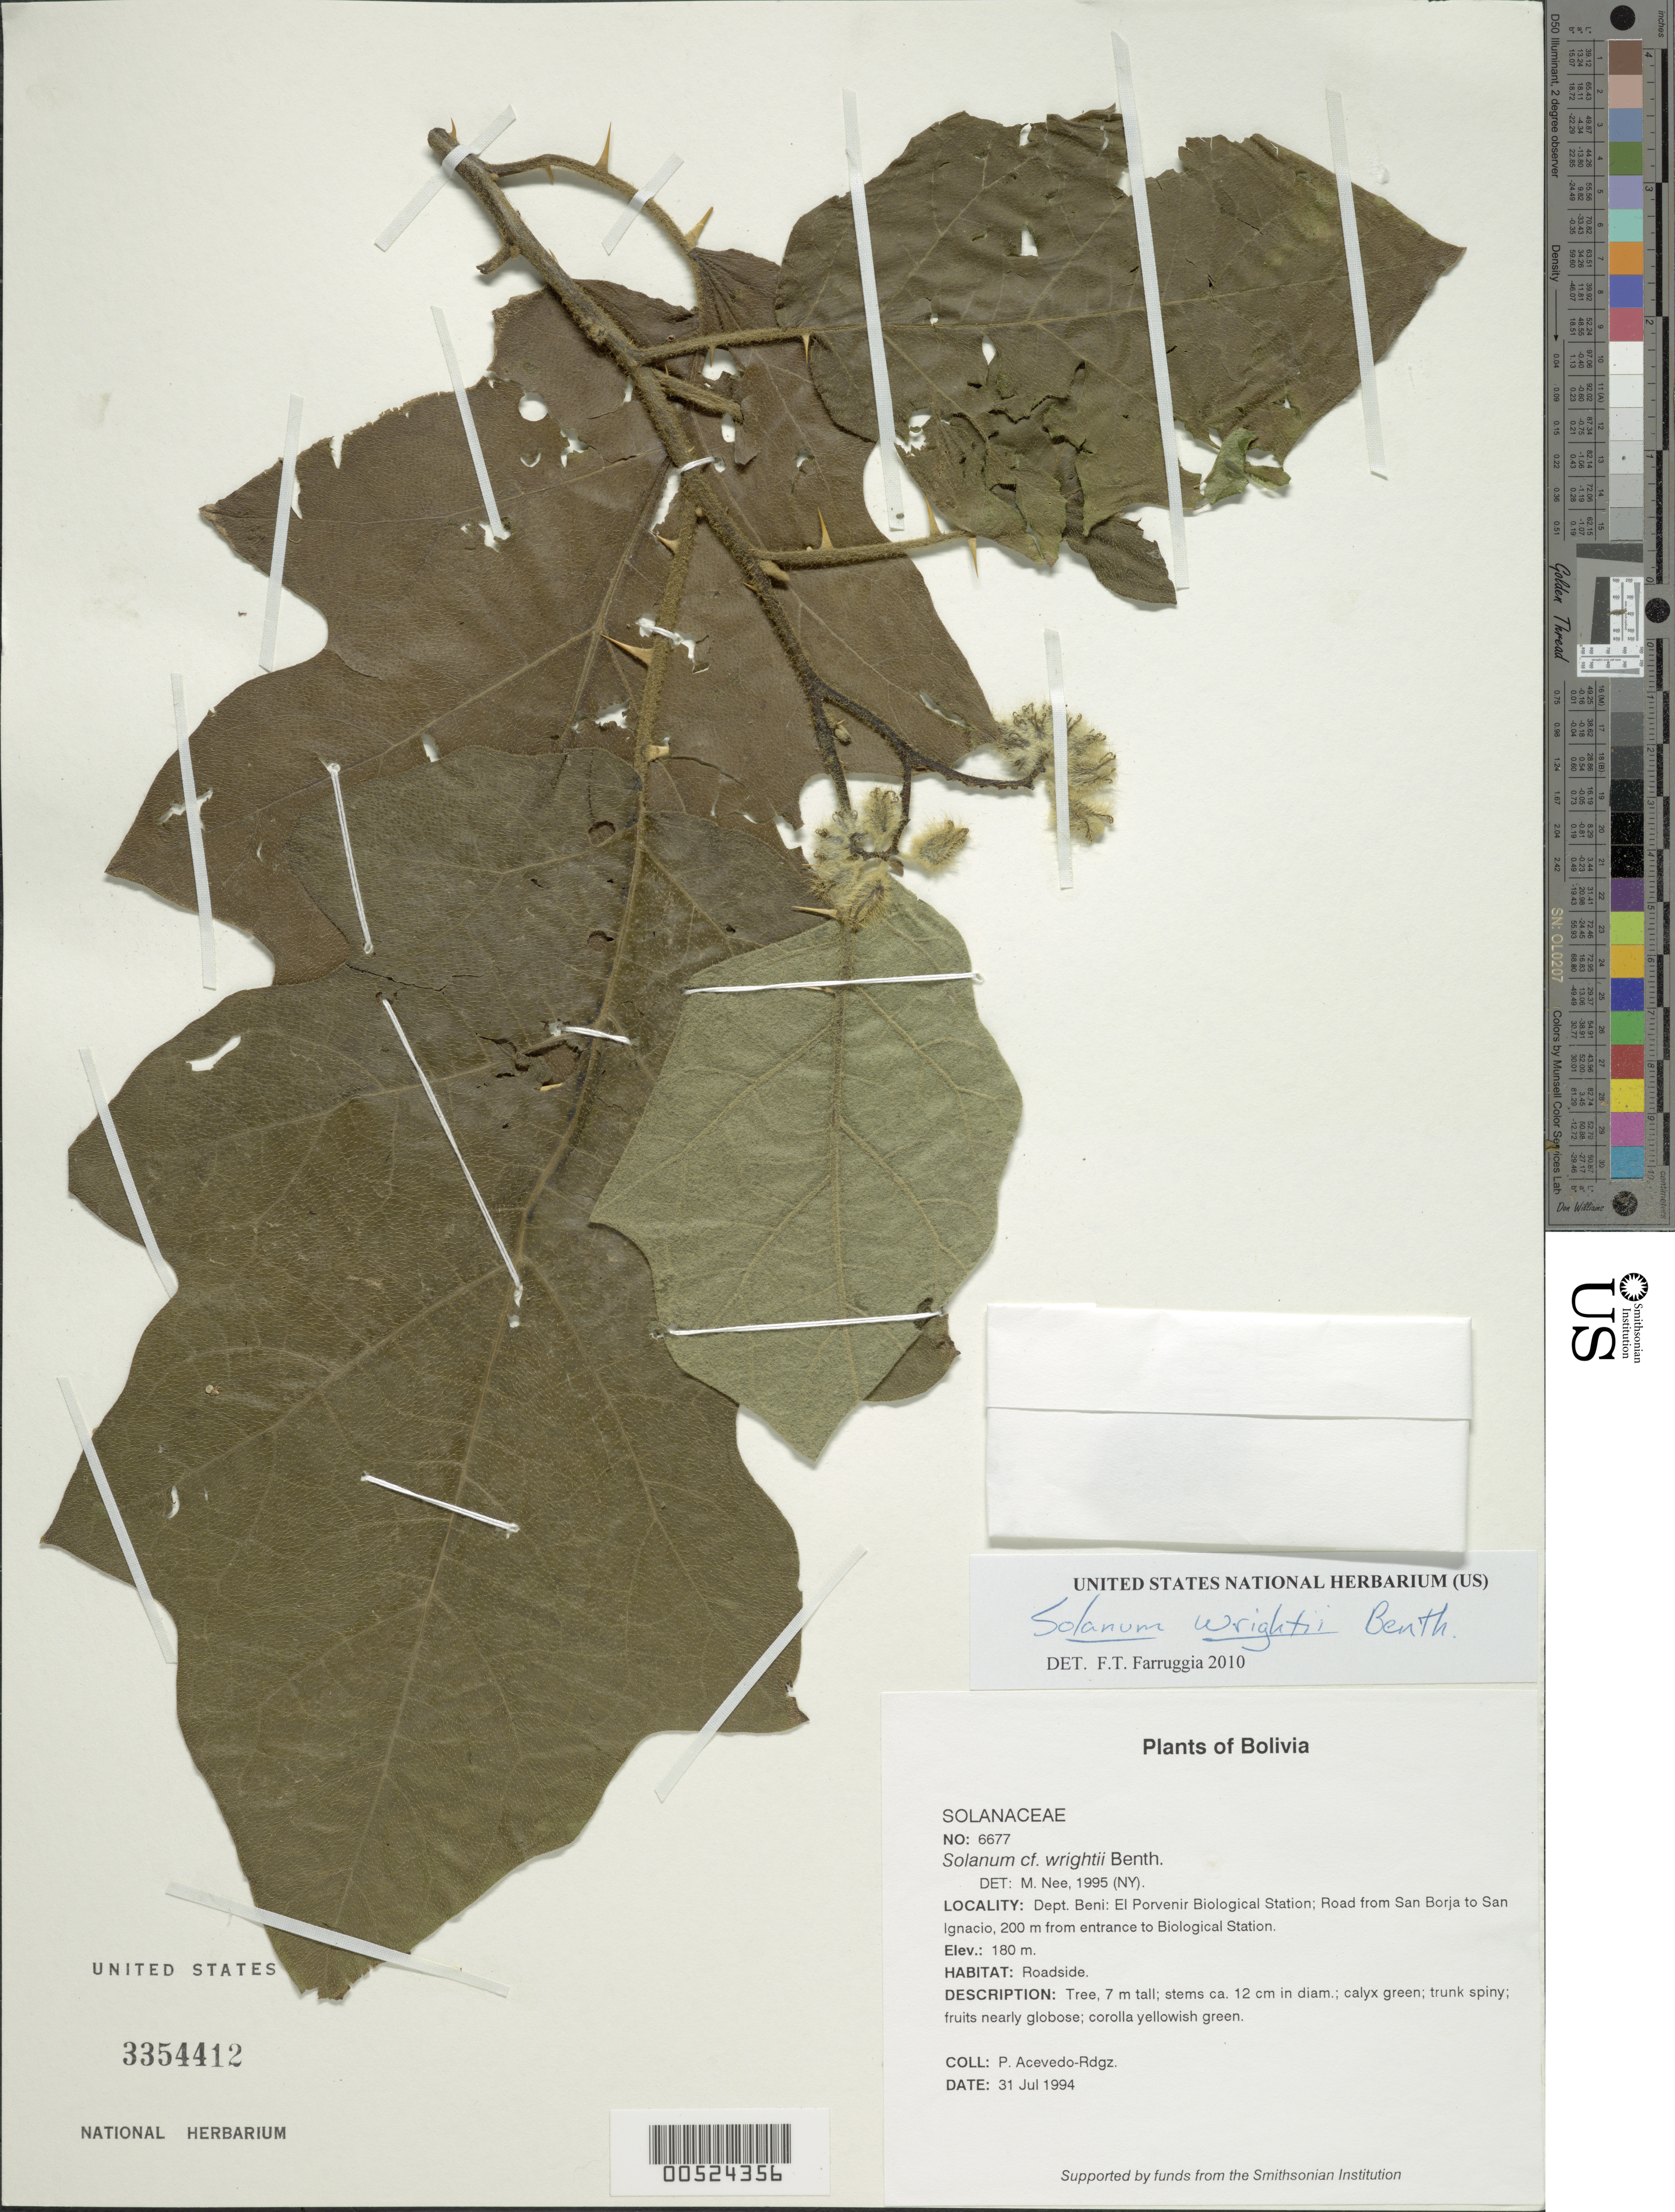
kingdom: Plantae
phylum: Tracheophyta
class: Magnoliopsida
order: Solanales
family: Solanaceae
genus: Solanum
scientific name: Solanum wrightii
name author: Benth.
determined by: Nee, Michael H.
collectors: P. Acevedo-Rodr.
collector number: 6677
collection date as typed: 31 Jul 1994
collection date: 1994-07-31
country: Bolivia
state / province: Beni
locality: Depart. Beni, El Porvenir Biological Station. Road from San Borja to San Ignacio; 200 m from entrance to Biological Station.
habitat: Roadside.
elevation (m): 180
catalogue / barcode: US 3354412